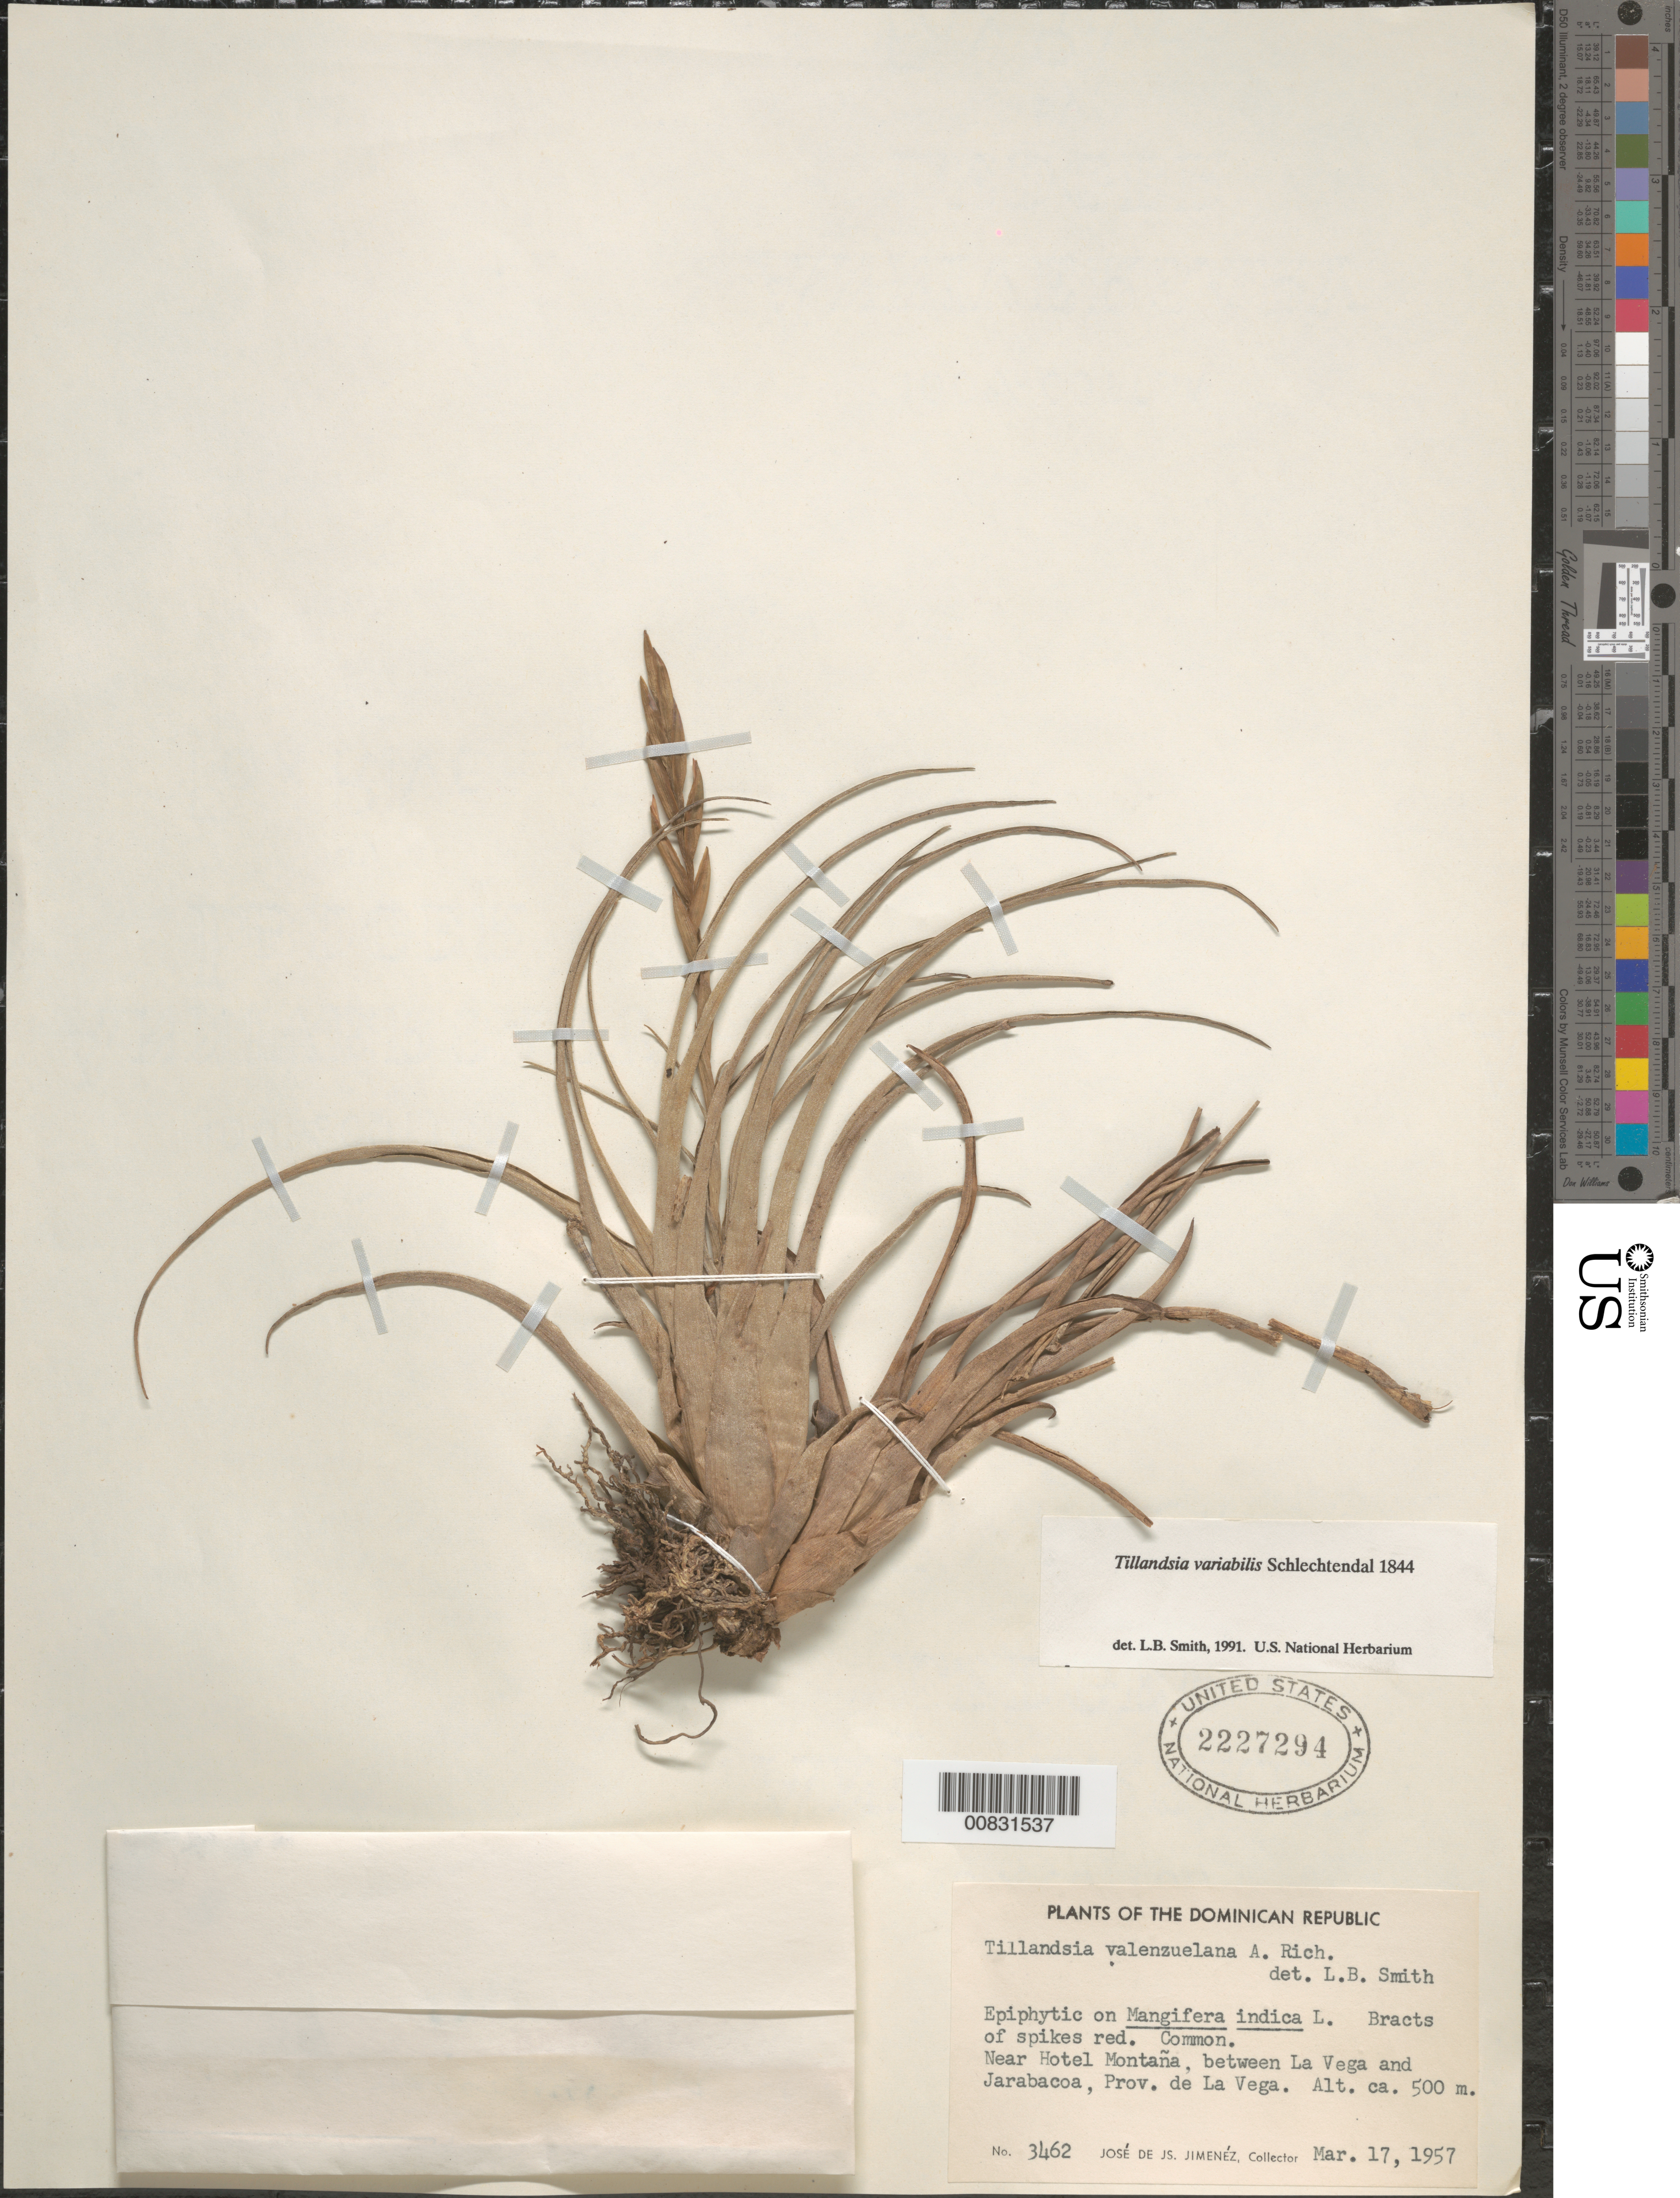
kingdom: Plantae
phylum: Tracheophyta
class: Liliopsida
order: Poales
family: Bromeliaceae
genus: Tillandsia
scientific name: Tillandsia variabilis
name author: Schltdl.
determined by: Smith, Lyman B., (US), NMNH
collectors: J. J. Jiménez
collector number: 3462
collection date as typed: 17 Mar 1957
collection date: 1957-03-17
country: Dominican Republic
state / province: La Vega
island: Hispaniola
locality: Near Hotel Montaña, between La Vega and Jarabacoa, Prov. La Vega.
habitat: On Mangifera indica L.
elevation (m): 500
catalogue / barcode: US 2227294